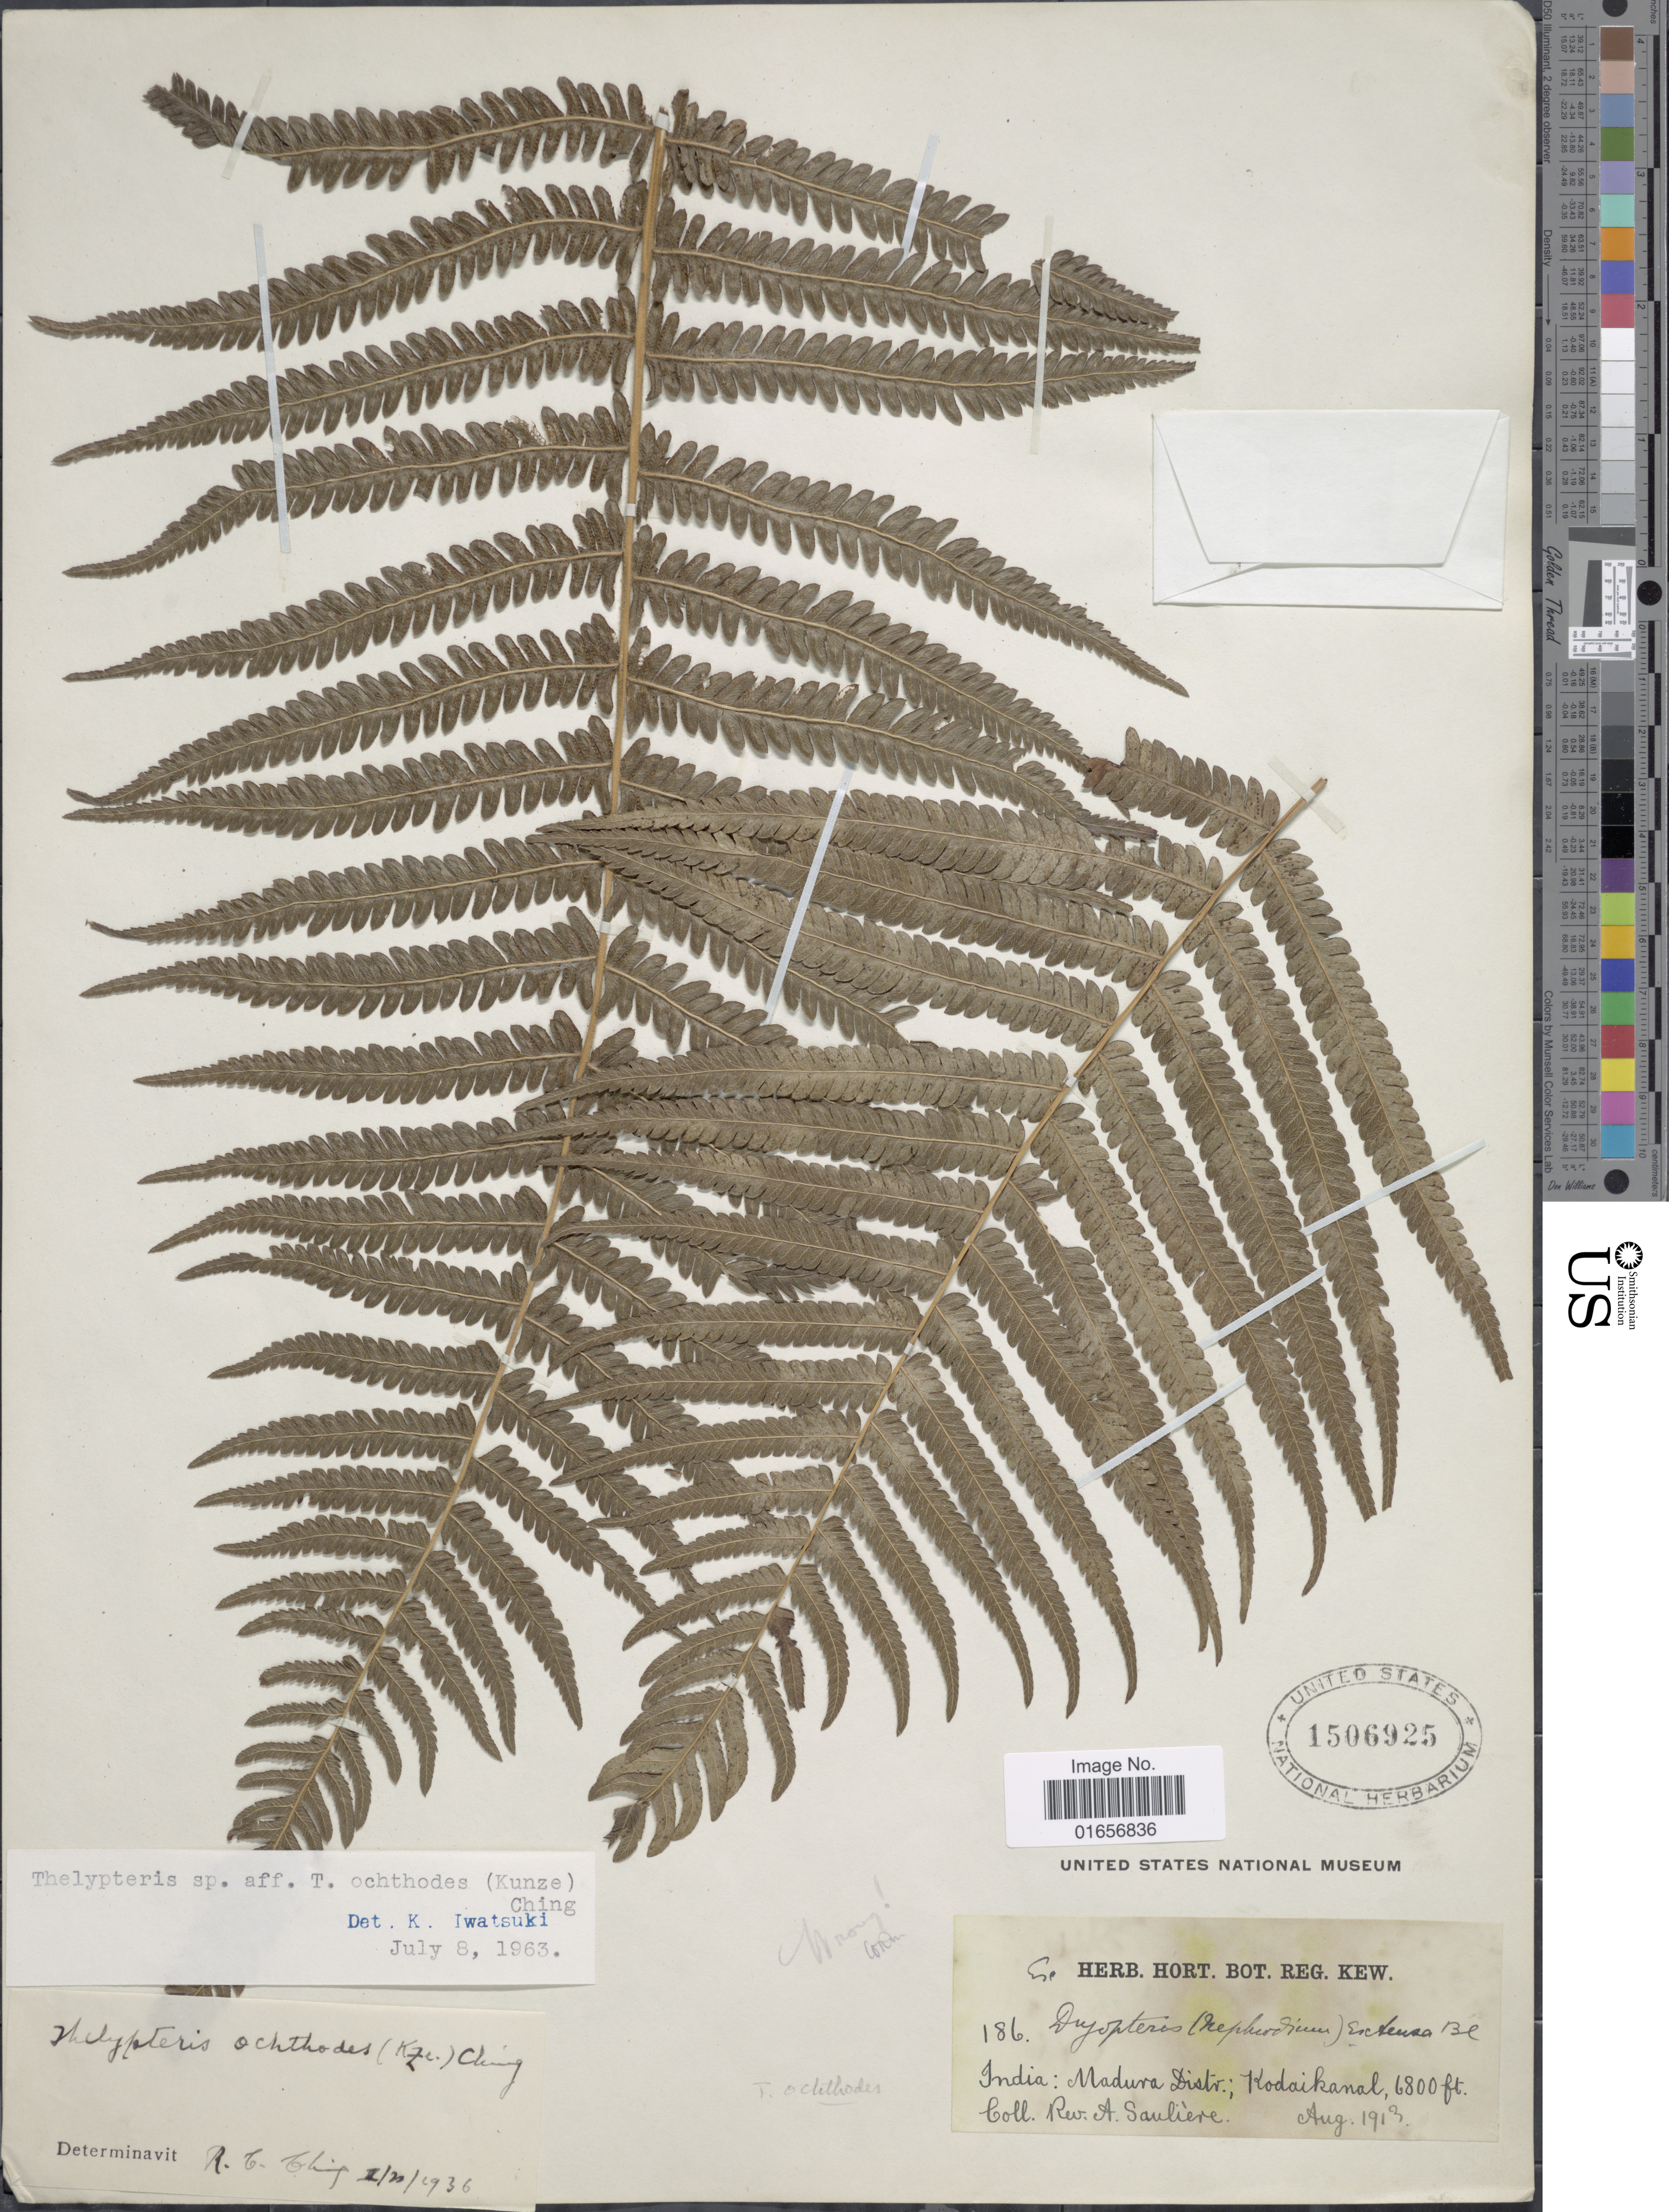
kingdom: Plantae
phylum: Tracheophyta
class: Polypodiopsida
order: Polypodiales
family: Thelypteridaceae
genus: Pseudocyclosorus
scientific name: Pseudocyclosorus ochthodes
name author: (Kunze) Holttum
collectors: A. Sauliere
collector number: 186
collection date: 1913-08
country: India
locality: Madura District: Kodaikanal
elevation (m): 2073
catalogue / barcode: US 1506925